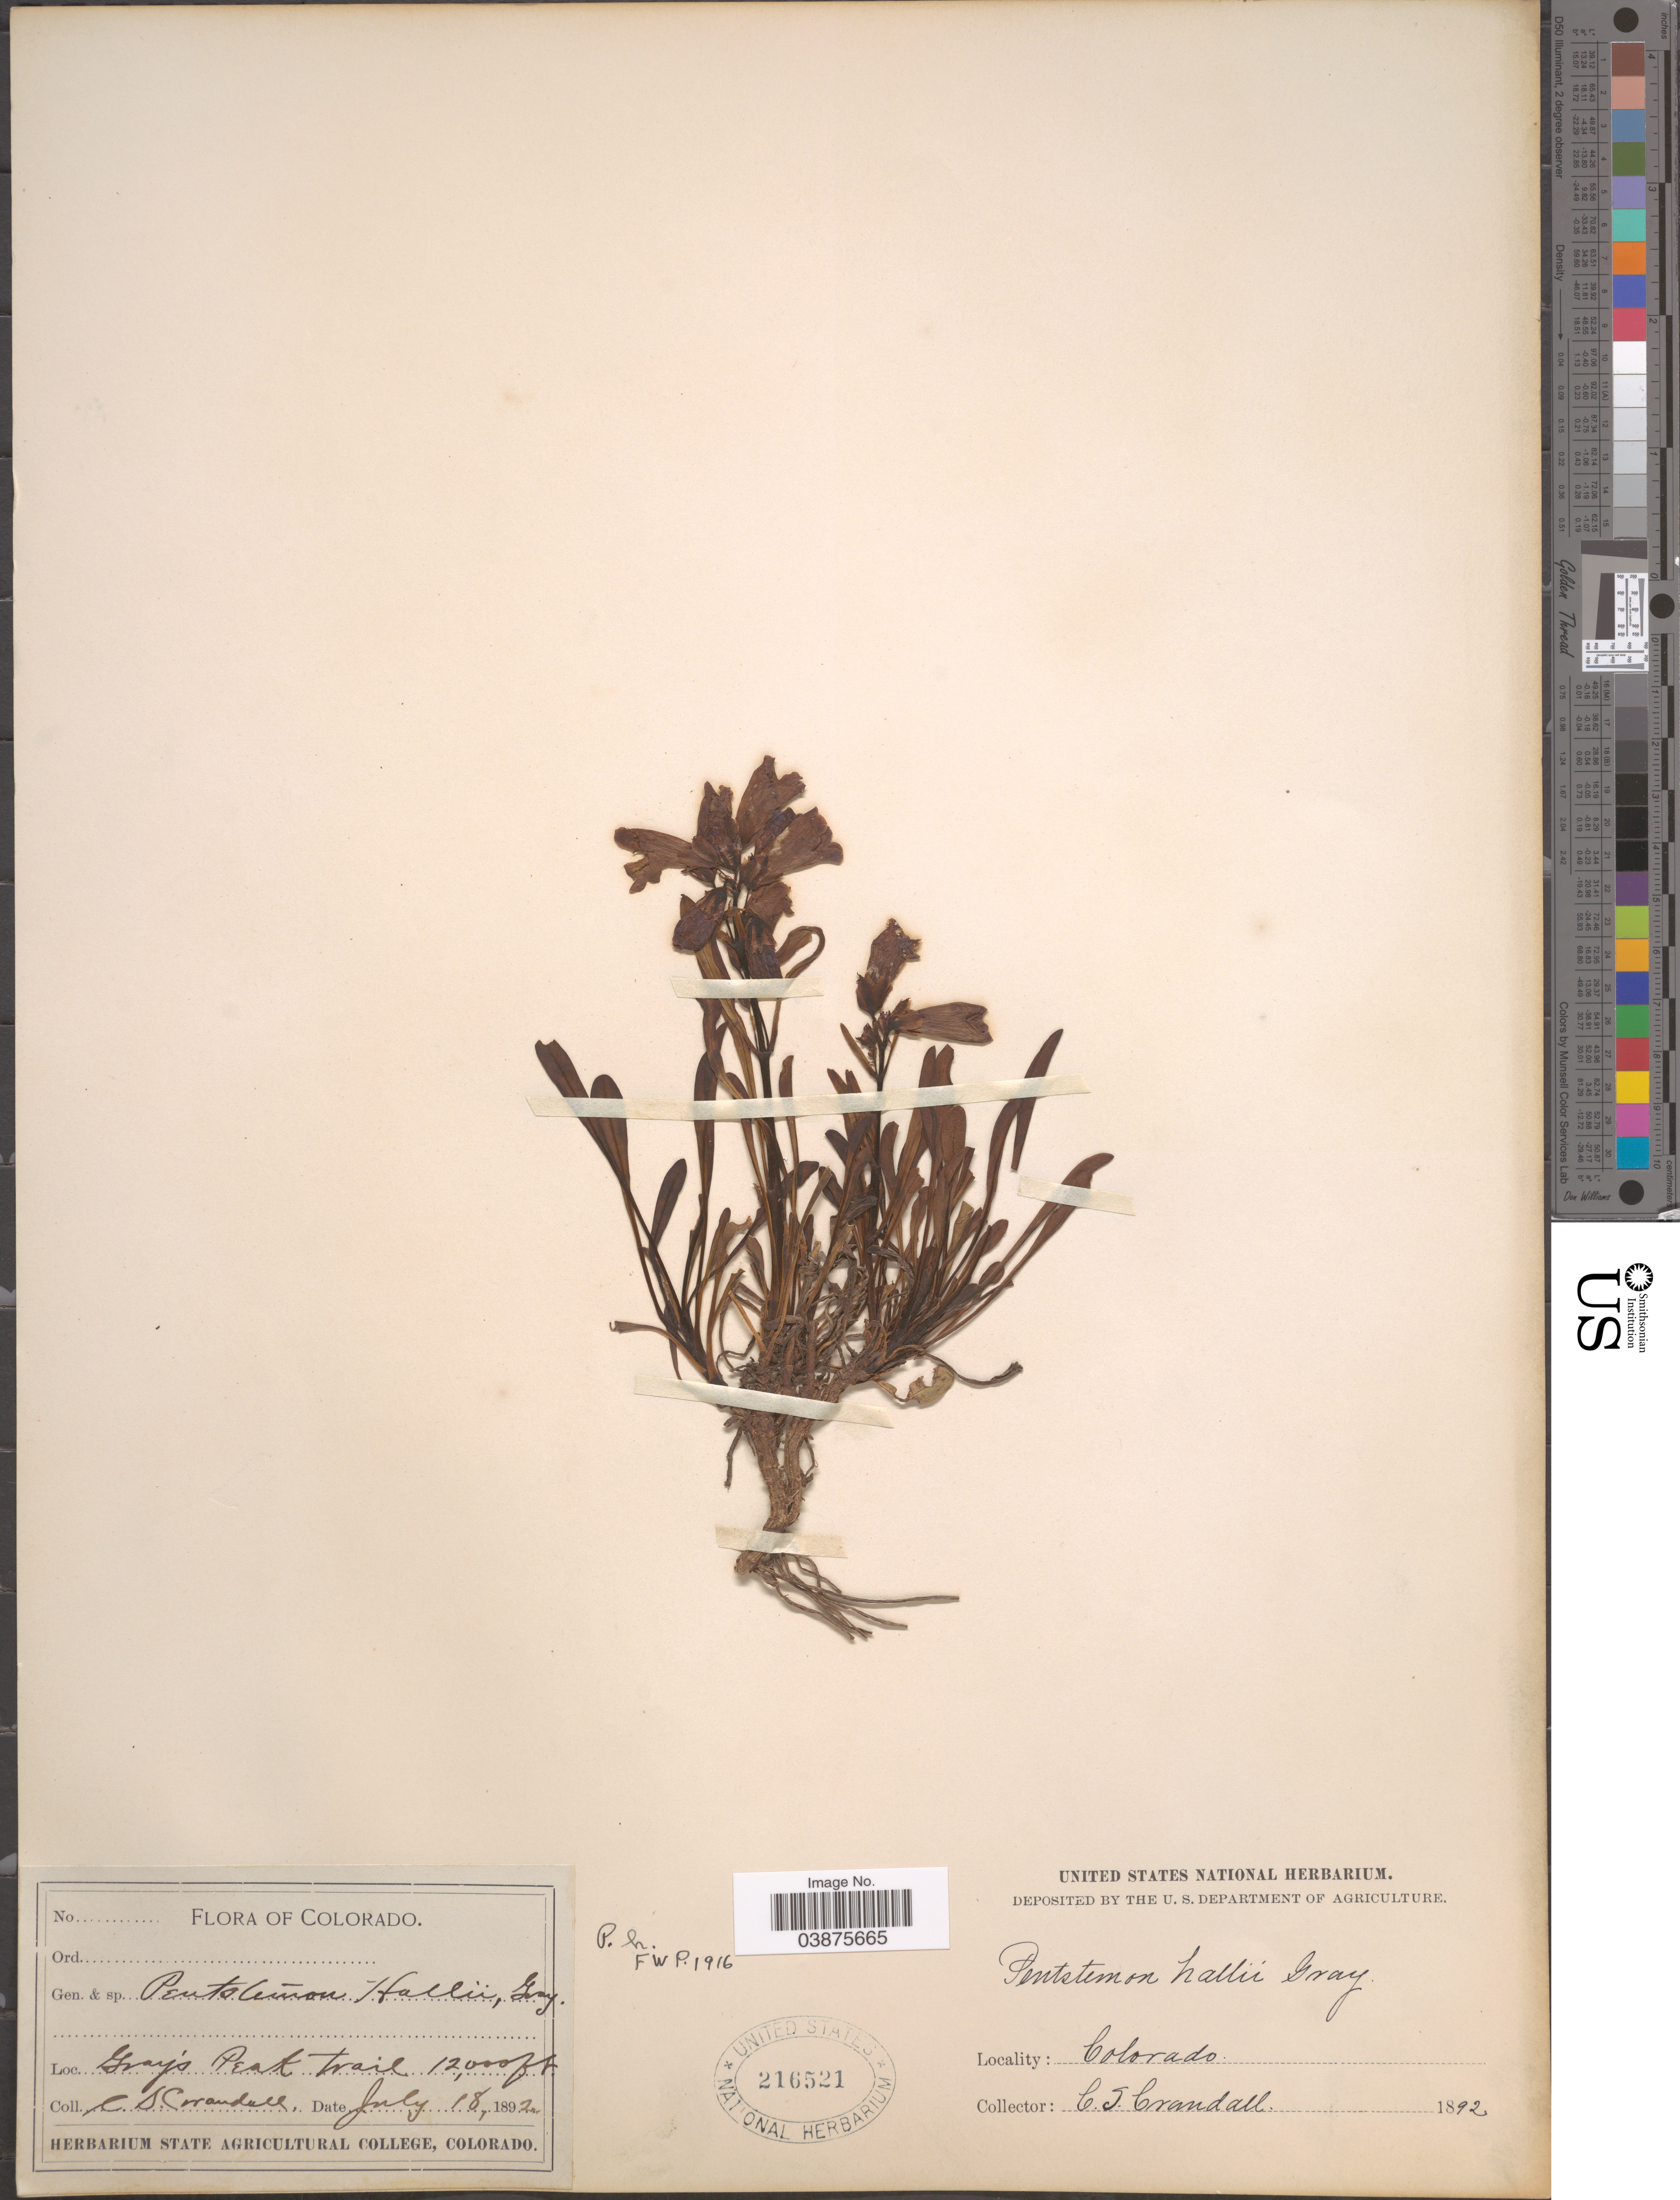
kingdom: Plantae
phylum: Tracheophyta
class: Magnoliopsida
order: Lamiales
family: Plantaginaceae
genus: Penstemon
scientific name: Penstemon hallii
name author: A. Gray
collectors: C. Crandall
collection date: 1892-07-18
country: United States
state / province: Colorado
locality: Gray's Peak Trail.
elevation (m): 3658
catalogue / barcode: US 216521